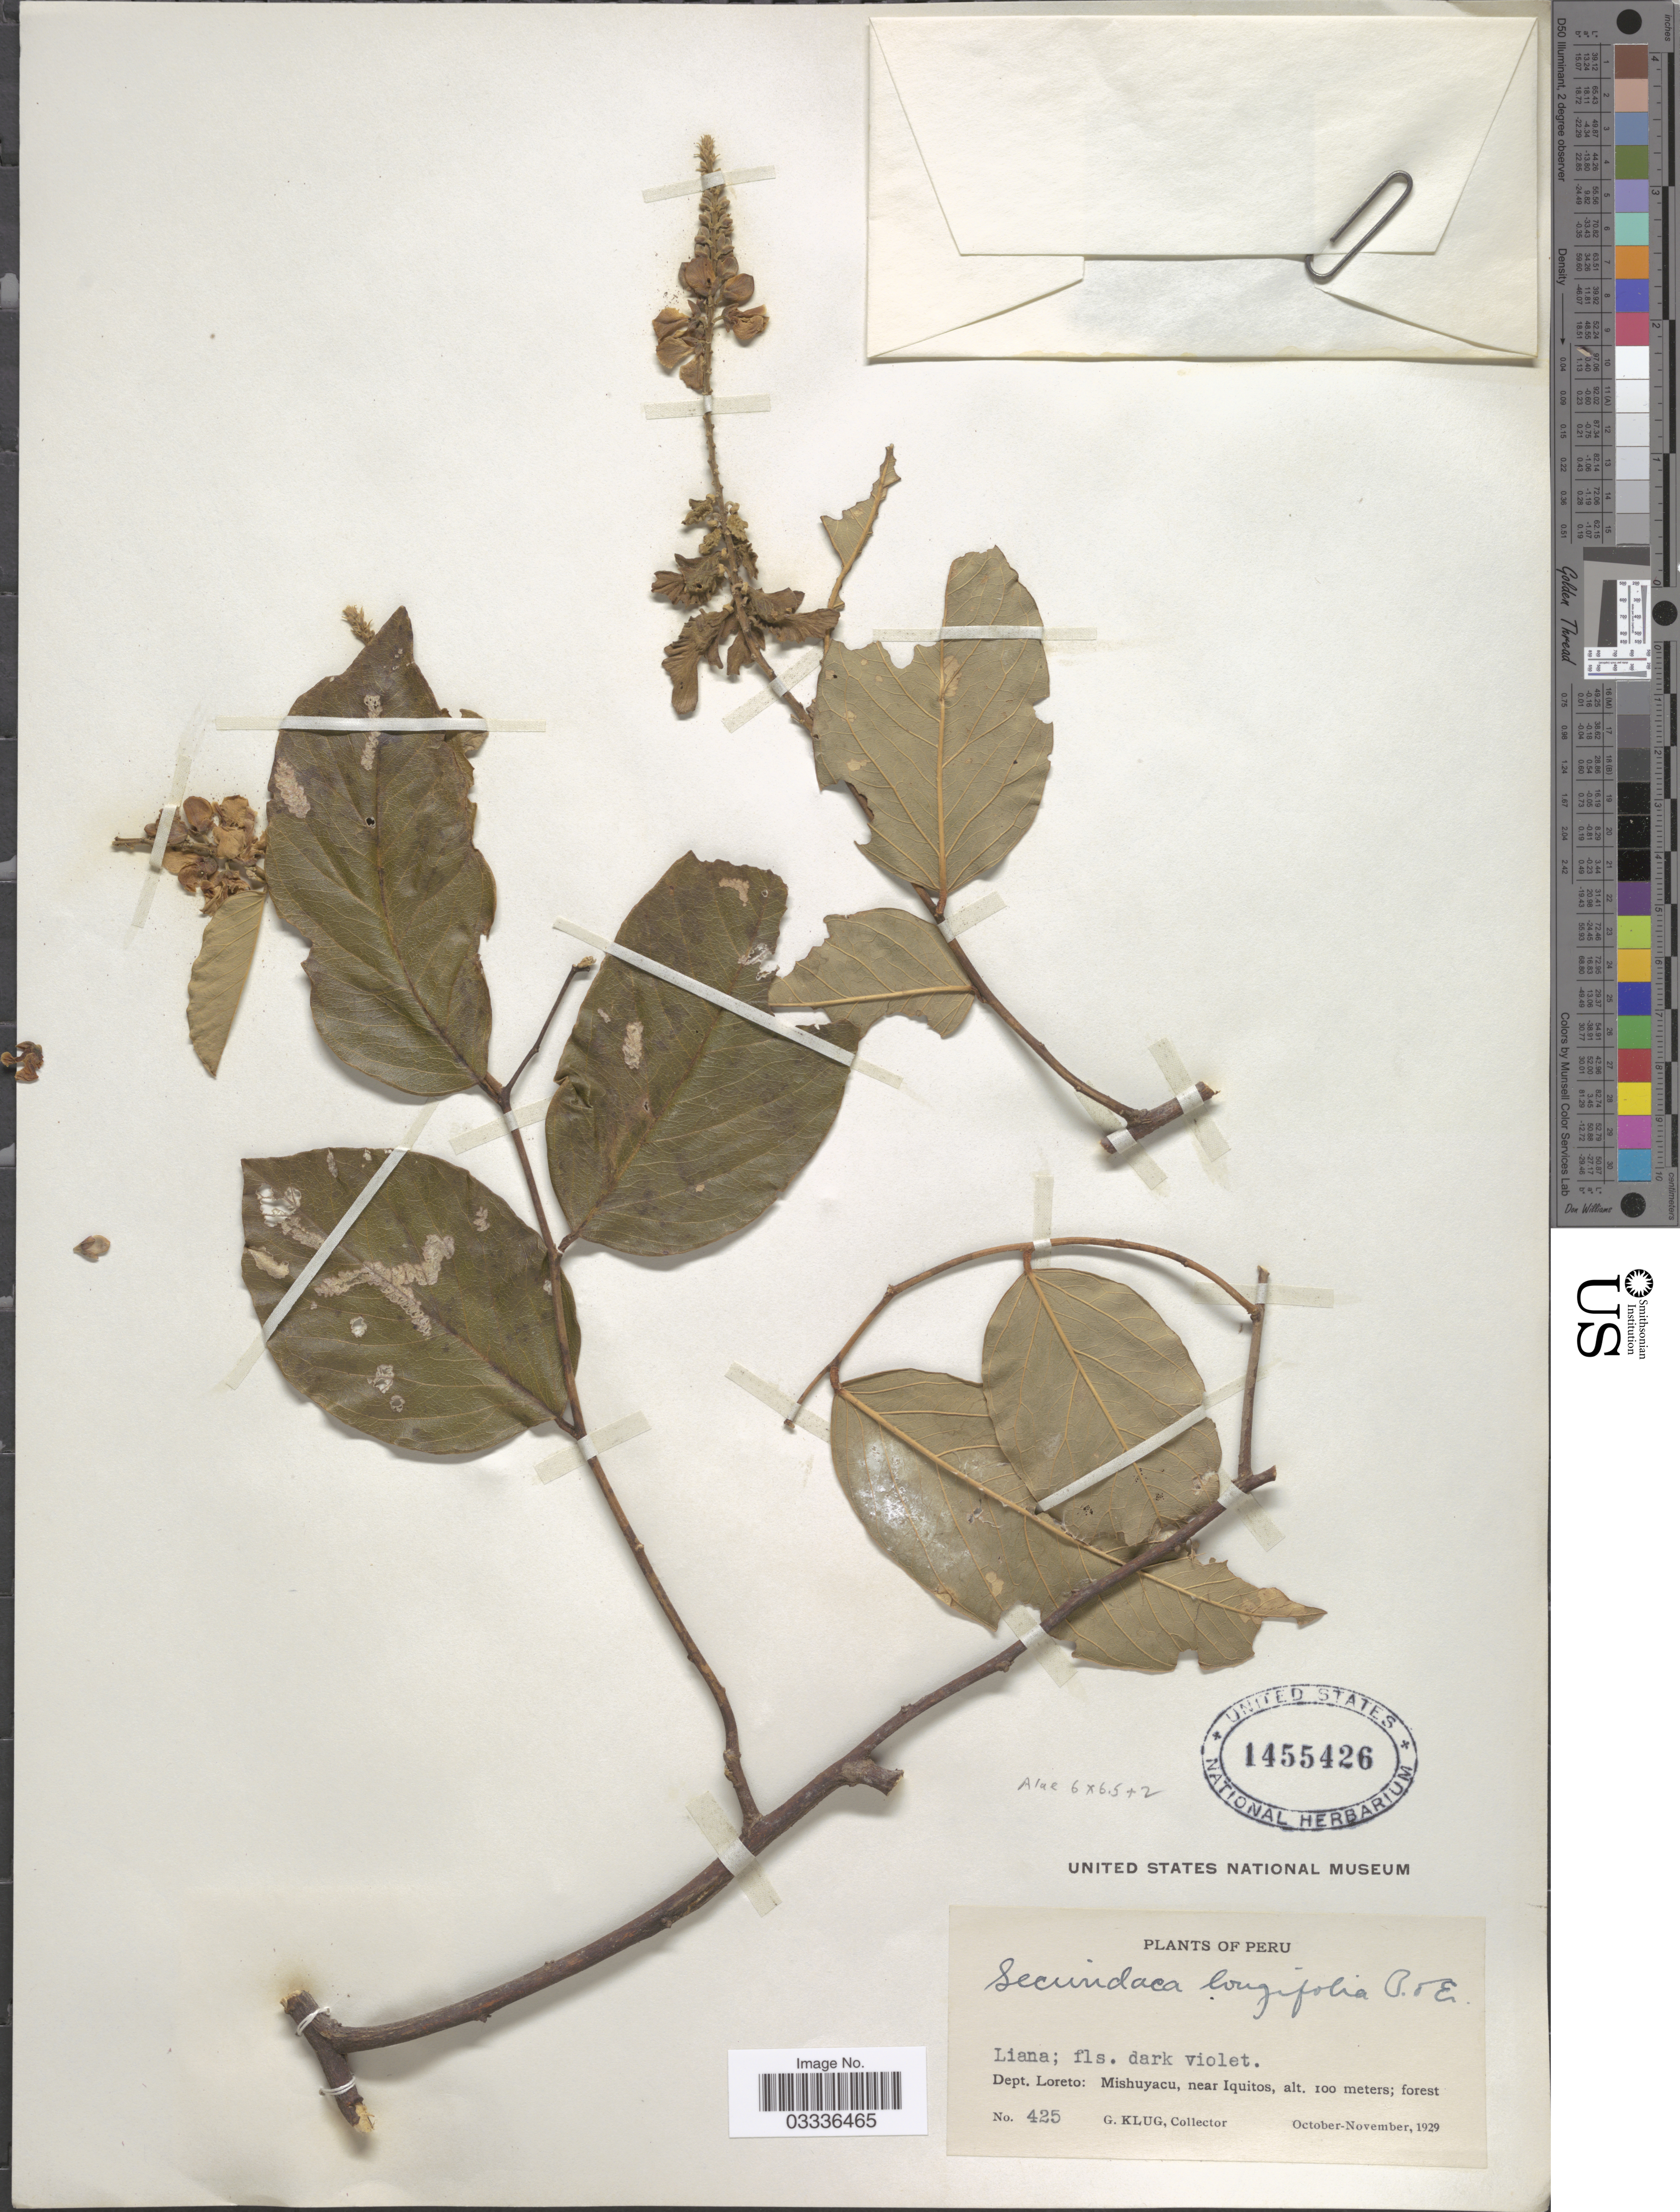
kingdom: Plantae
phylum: Tracheophyta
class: Magnoliopsida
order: Fabales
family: Polygalaceae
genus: Securidaca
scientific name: Securidaca longifolia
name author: Poepp. & Endl.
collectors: G. Klug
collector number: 425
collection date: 1929-10/1929-11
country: Peru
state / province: Loreto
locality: Dept. Loreto: Mishuyacu, near Iquitos.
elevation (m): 100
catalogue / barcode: US 1455426